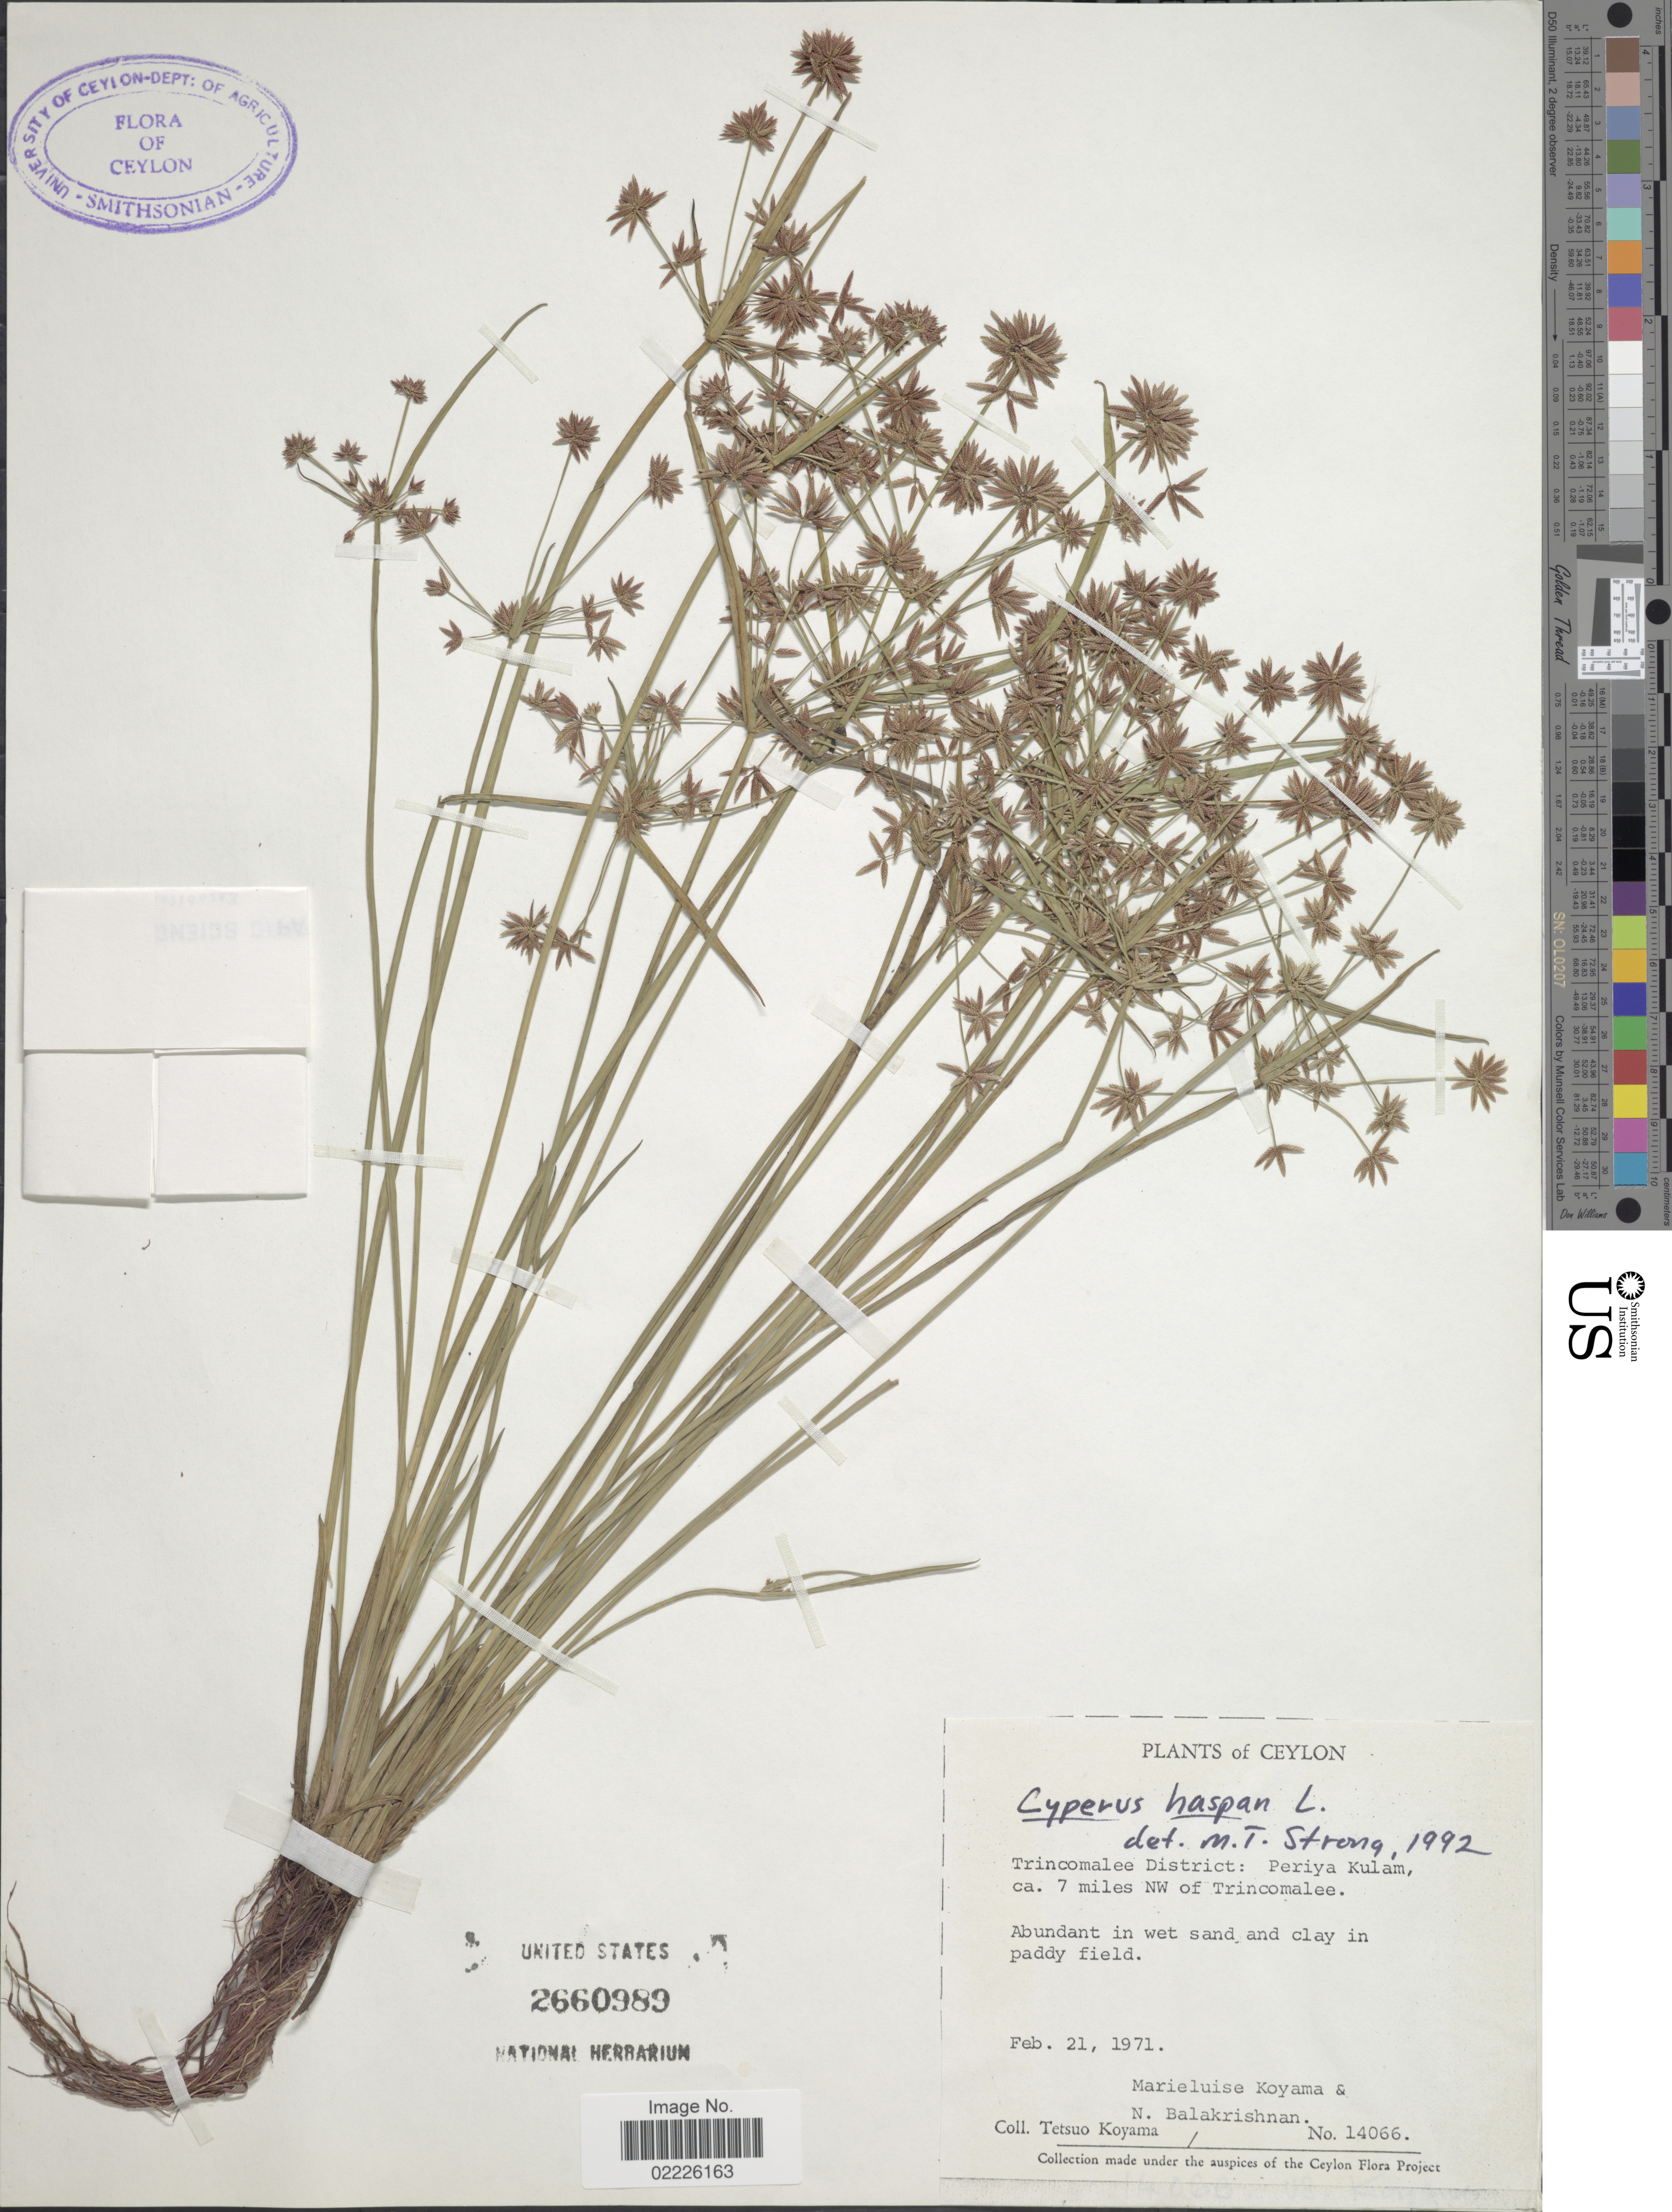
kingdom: Plantae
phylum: Tracheophyta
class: Liliopsida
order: Poales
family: Cyperaceae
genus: Cyperus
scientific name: Cyperus haspan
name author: L.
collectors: M. Koyama, N. Balakrishnan & T. Koyama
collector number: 14066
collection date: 1971-02-21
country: Sri Lanka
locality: Ceylon, Trincomalee District: Periya Kulam, 7 miles NW of Trincomalee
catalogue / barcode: US 2660989